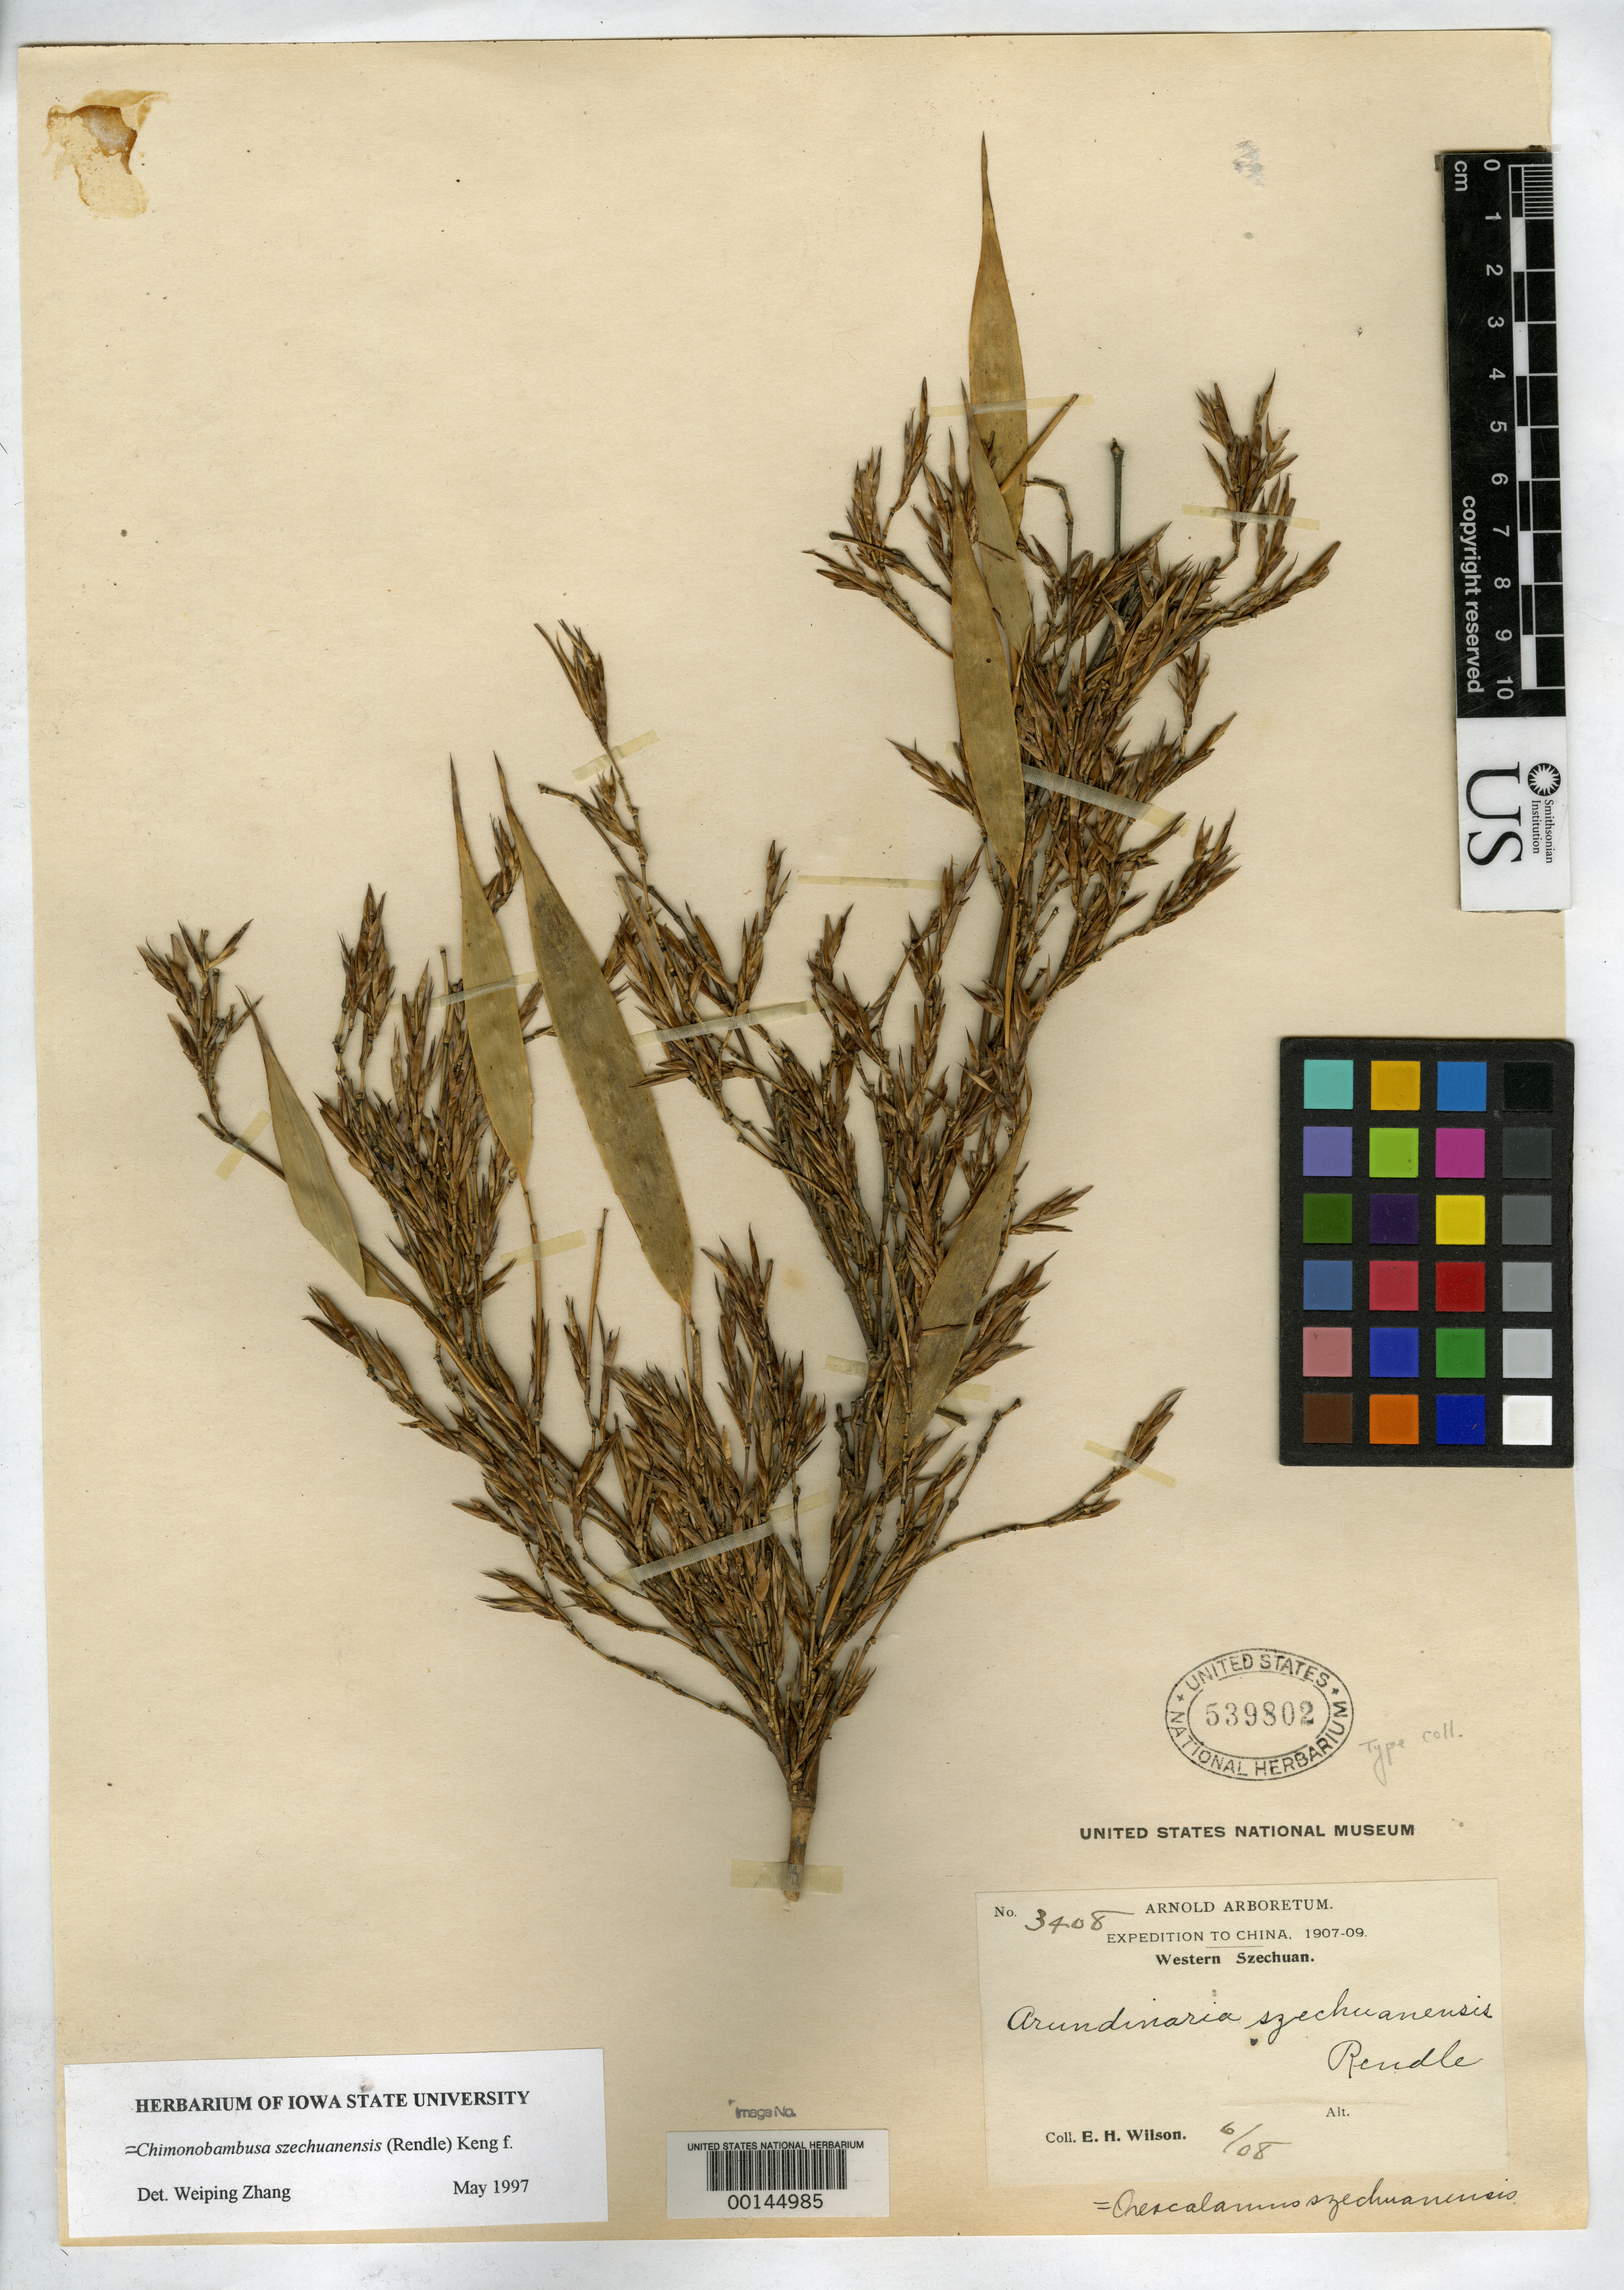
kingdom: Plantae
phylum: Tracheophyta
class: Liliopsida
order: Poales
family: Poaceae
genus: Arundinaria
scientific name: Arundinaria szechuanensis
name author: Rendle in Sarg.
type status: Isotype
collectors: E. H. Wilson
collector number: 3408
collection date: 1908-06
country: China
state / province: Sichuan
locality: Western Szechuan.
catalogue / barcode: US 539802